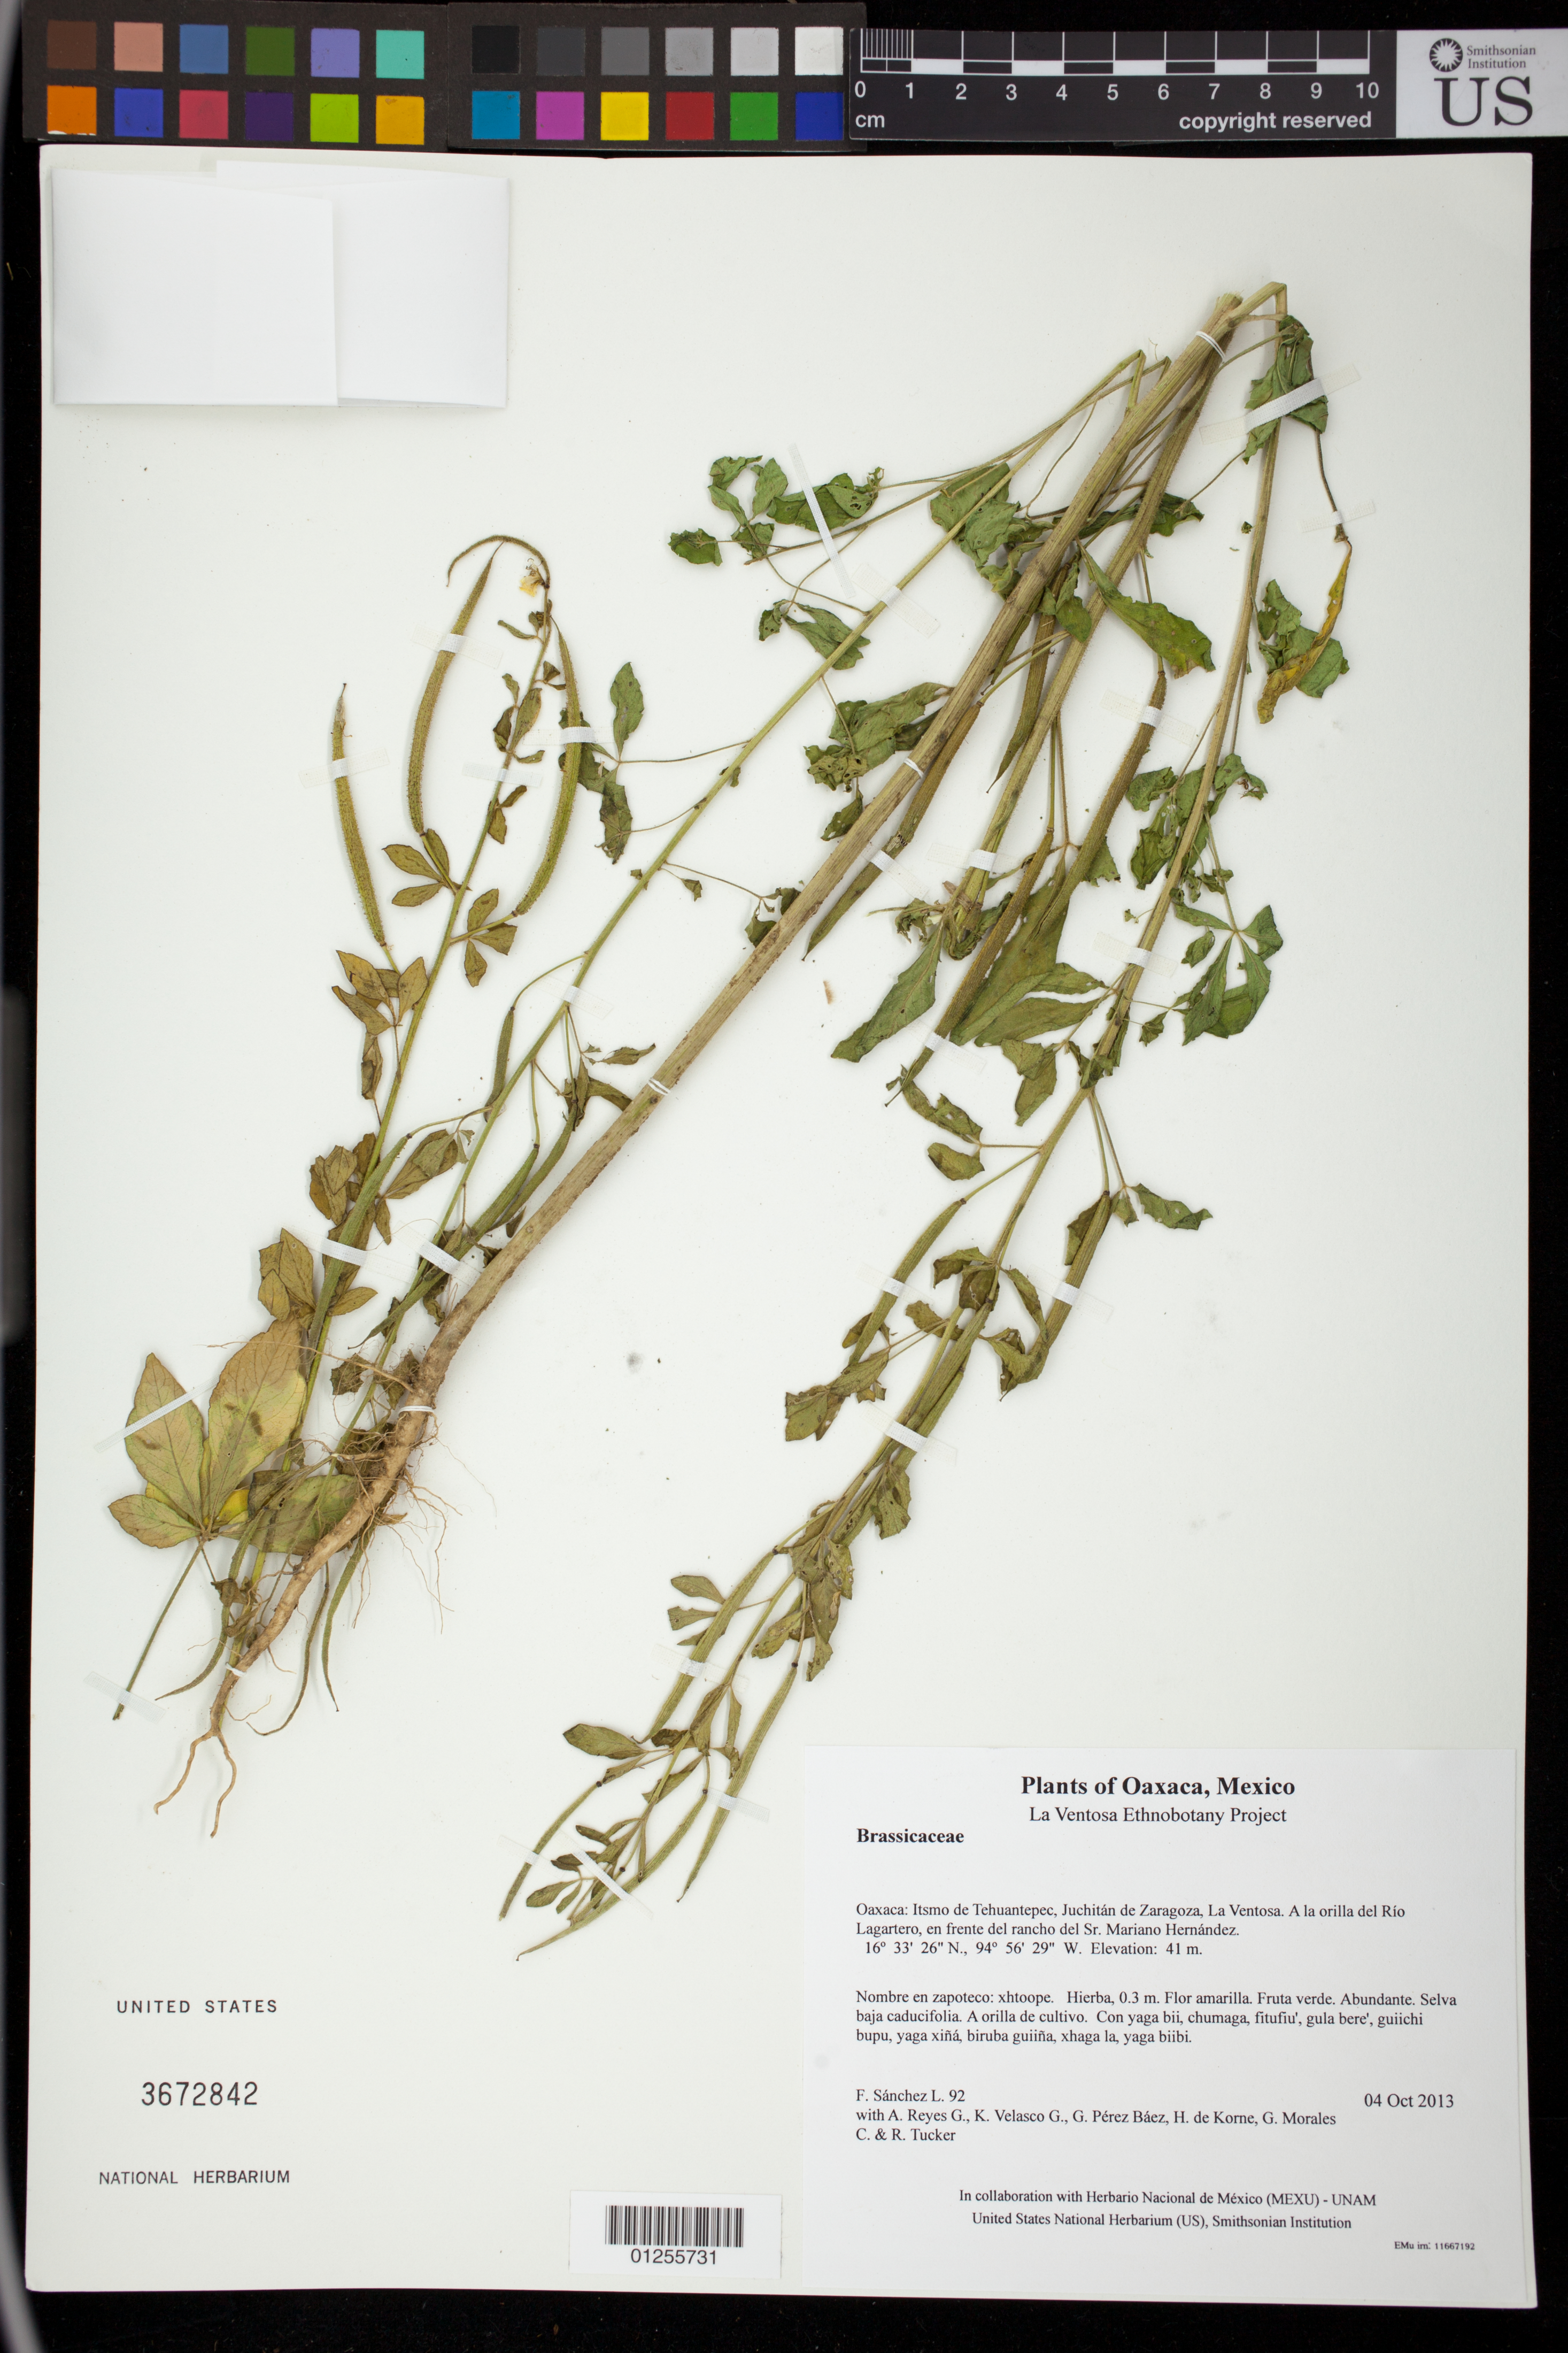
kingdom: Plantae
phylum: Tracheophyta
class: Magnoliopsida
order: Brassicales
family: Cleomaceae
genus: Arivela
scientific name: Arivela viscosa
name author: (L.) Raf.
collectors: F. Sánchez L., A. Reyes G., K. Velasco G., G. Pérez Báez, H. de Korne, G. Morales C. & R. Tucker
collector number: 92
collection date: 2013-10-04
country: Mexico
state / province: Oaxaca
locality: Itsmo de Tehuantepec, Juchitán de Zaragoza, La Ventosa. A la orilla del Río Lagartero, en frente del rancho del Sr. Mariano Hernández.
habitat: Selva baja caducifolia. A orilla de cultivo.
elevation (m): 41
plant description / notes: JEBOT, MEXU, SERO, US; Guixi bandaga. 0.3 m. Guie' naguchi. Cuaananaxhi naga'. Stale.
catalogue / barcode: US 3672842